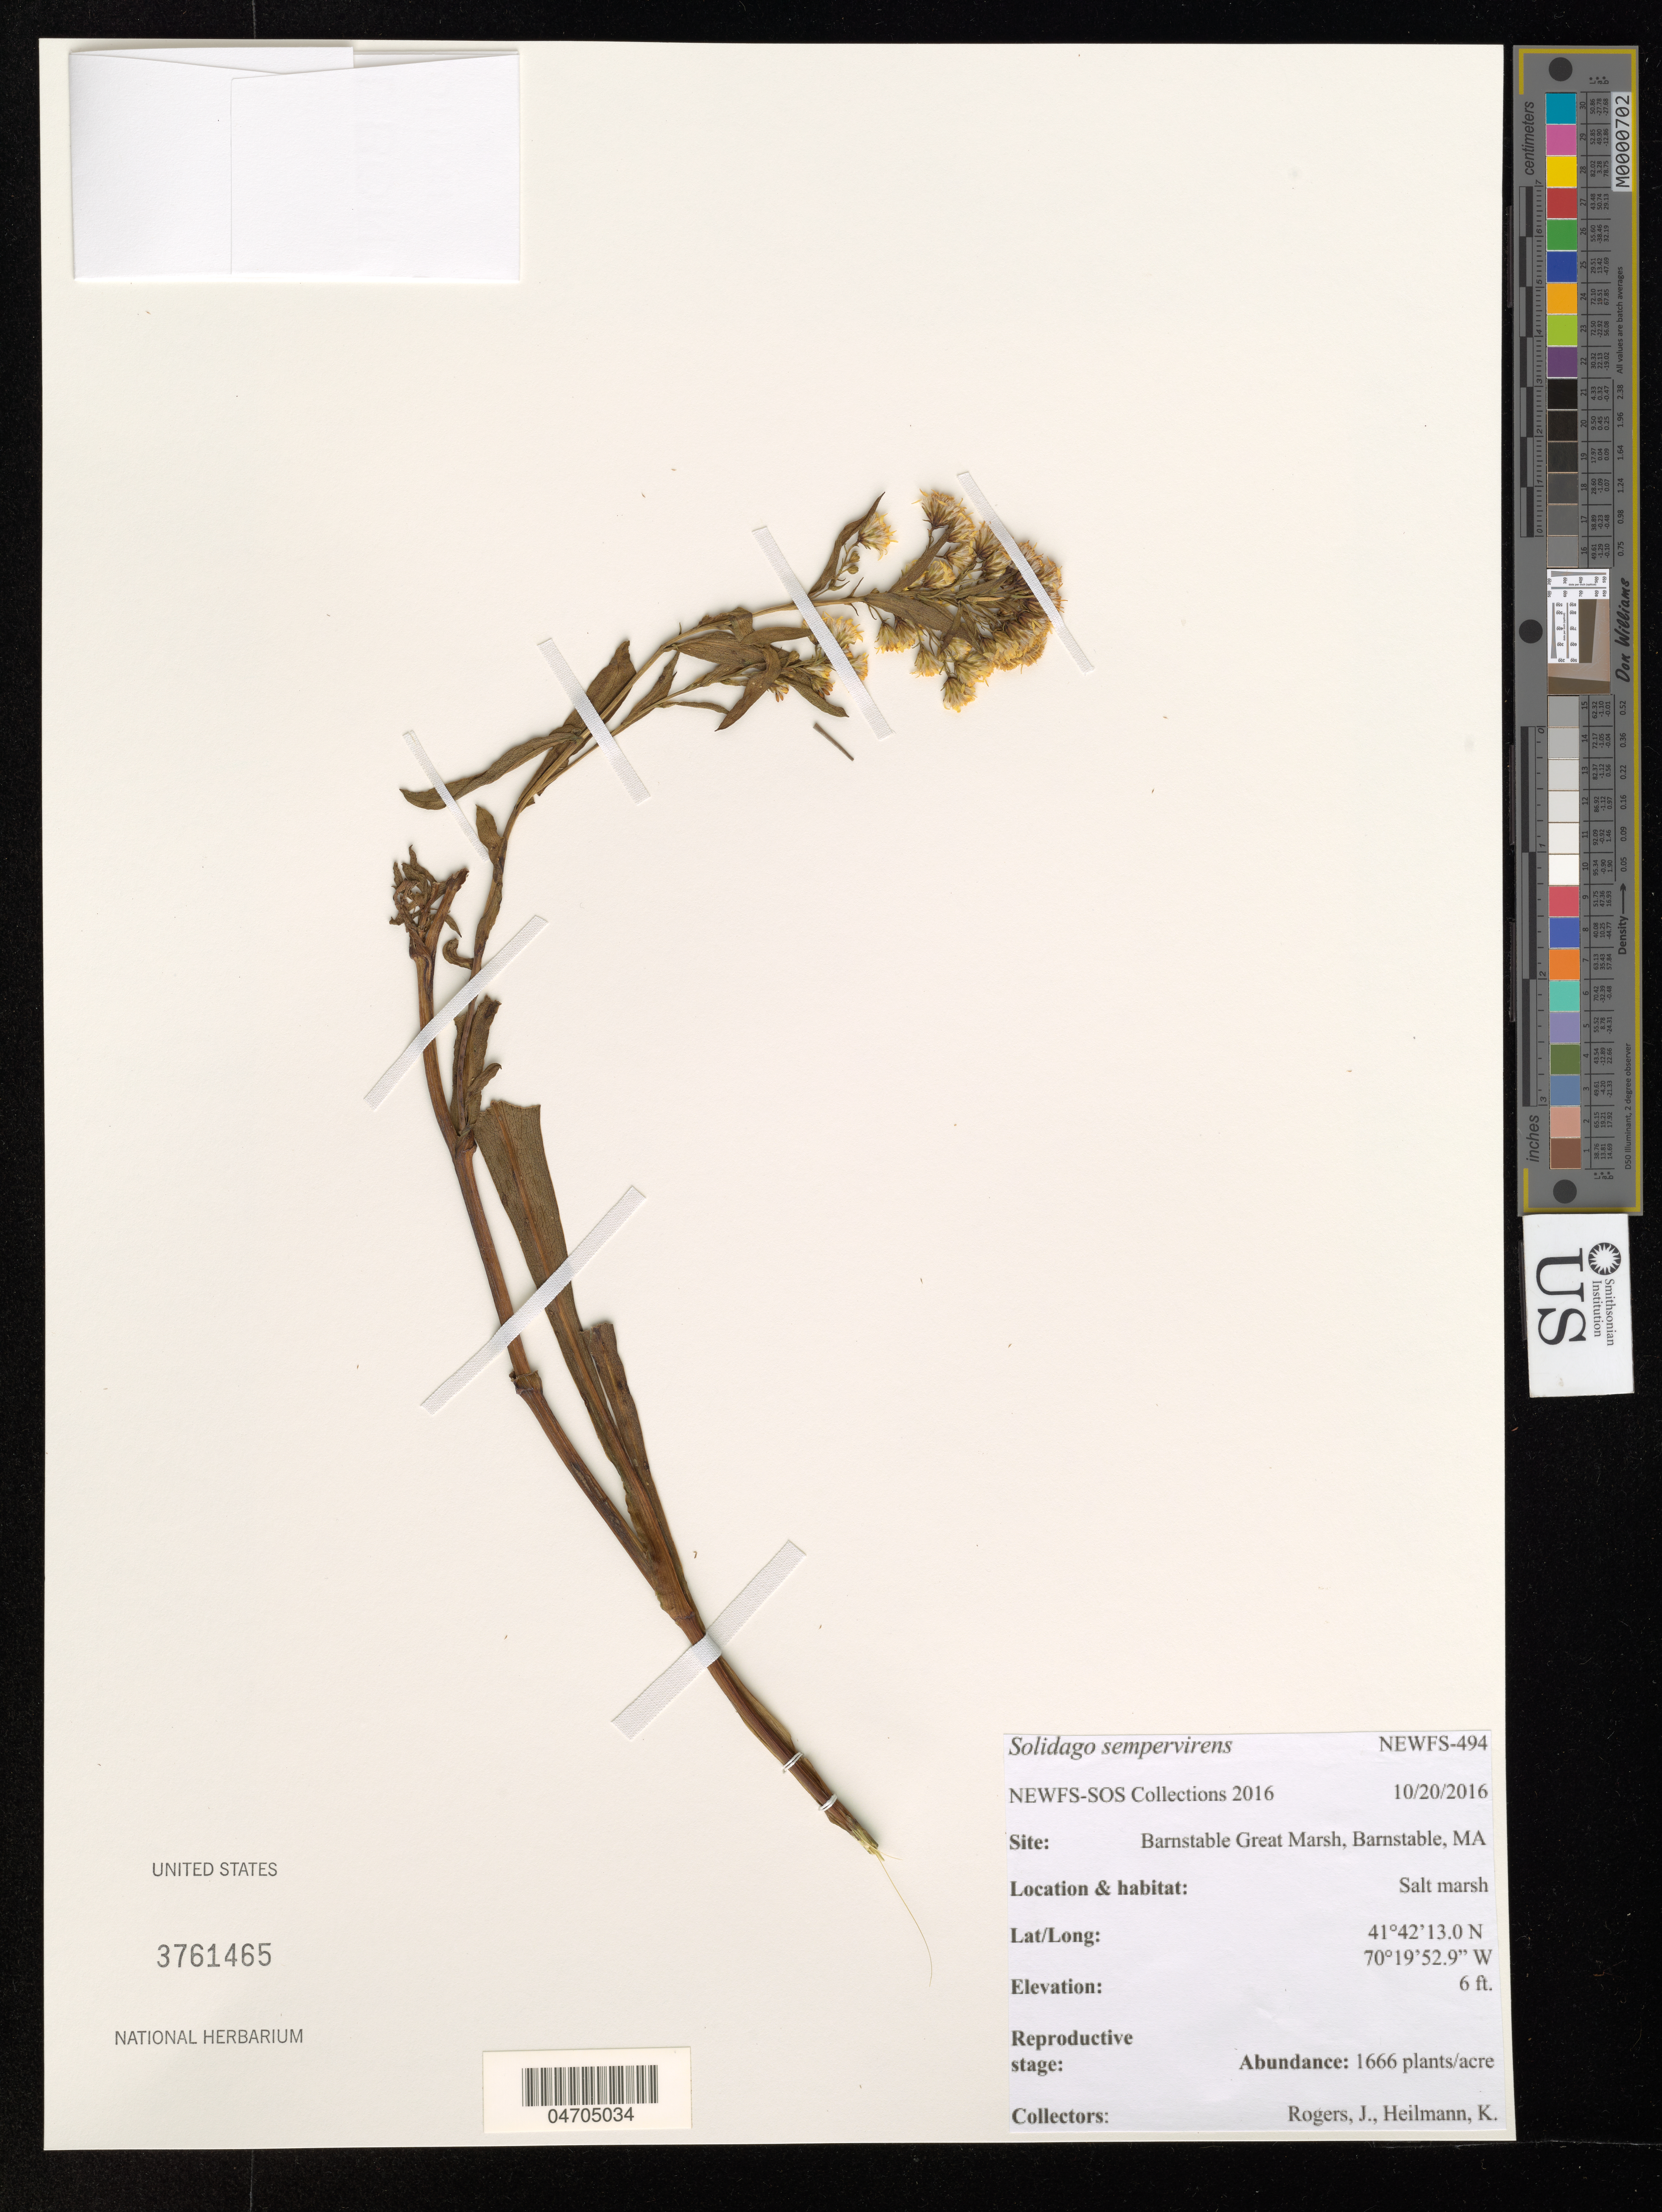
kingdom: Plantae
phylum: Tracheophyta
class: Magnoliopsida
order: Asterales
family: Asteraceae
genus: Solidago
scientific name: Solidago sempervirens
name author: L.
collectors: J. Rogers & K. Heilmann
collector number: NEWFS-494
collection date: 2016-10-20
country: United States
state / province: Massachusetts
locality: Site: Barnstable Great Marsh, Barnstable, MA. Salt marsh.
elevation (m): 2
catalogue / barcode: US 3761465